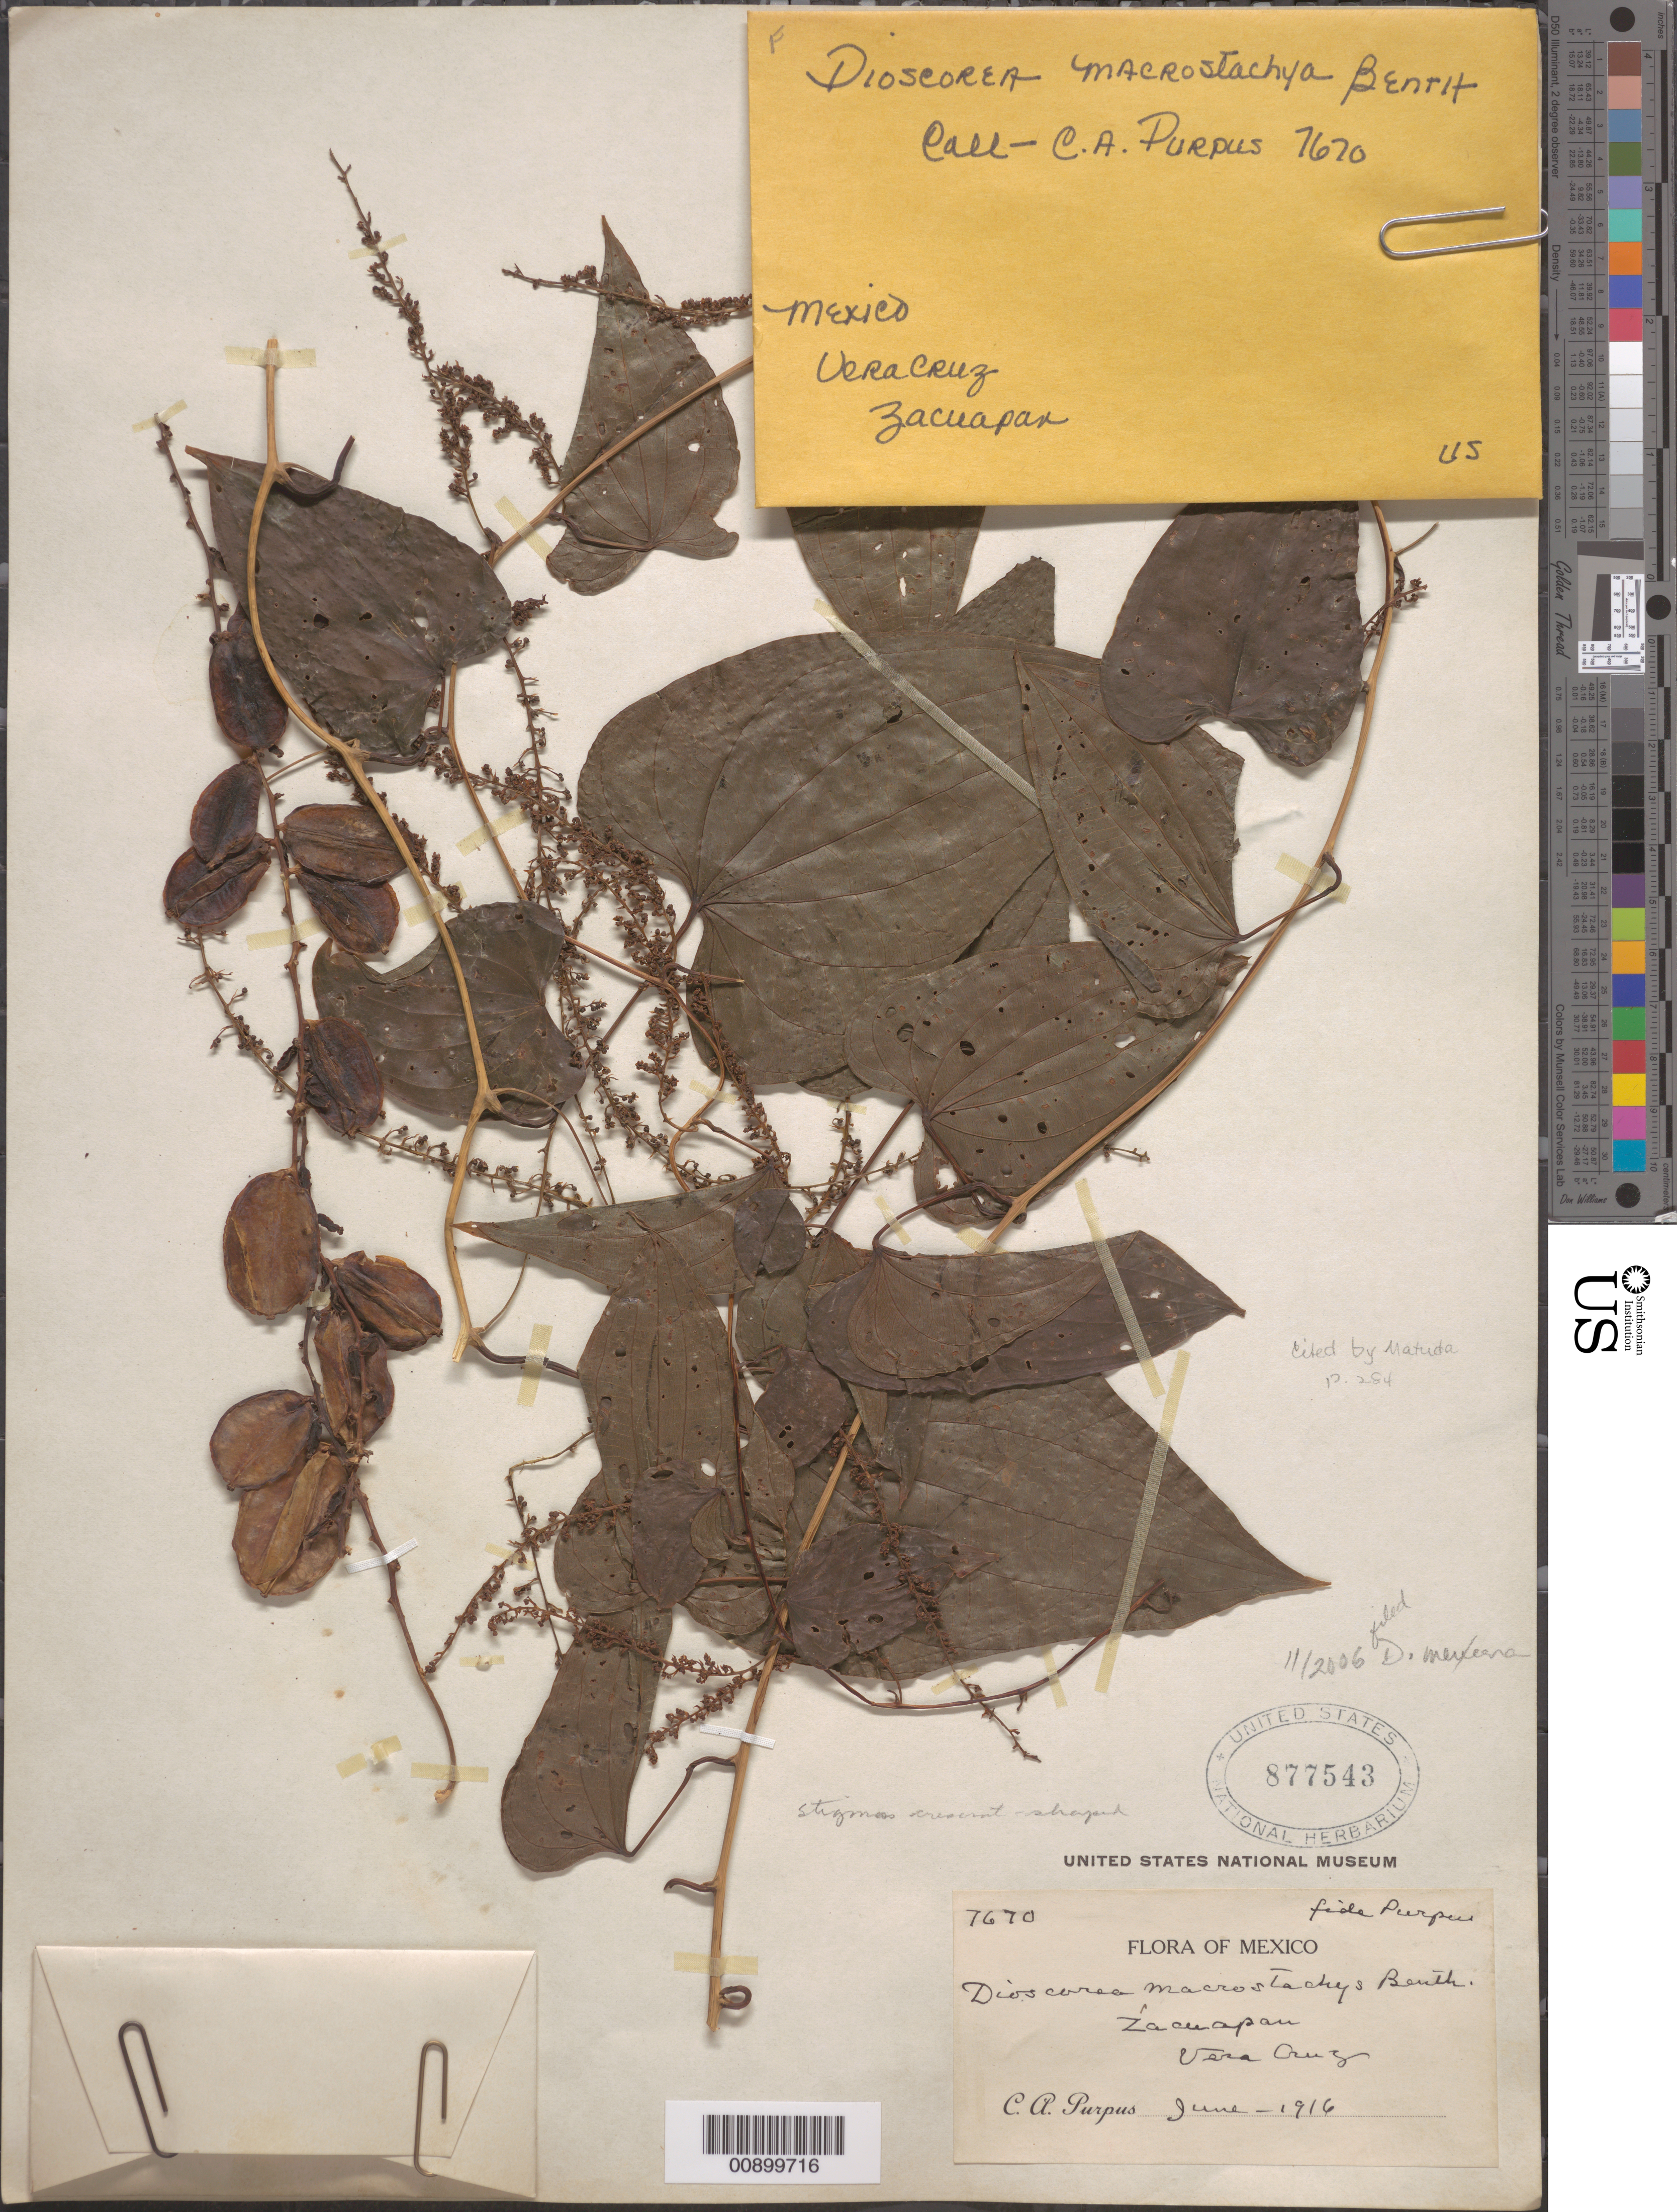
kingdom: Plantae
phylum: Tracheophyta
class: Liliopsida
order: Dioscoreales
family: Dioscoreaceae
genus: Dioscorea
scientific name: Dioscorea mexicana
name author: Scheidw.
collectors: C. A. Purpus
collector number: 7670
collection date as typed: Jun 1916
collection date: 1916-06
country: Mexico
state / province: Veracruz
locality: Zacuapan, Veracruz.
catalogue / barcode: US 877543